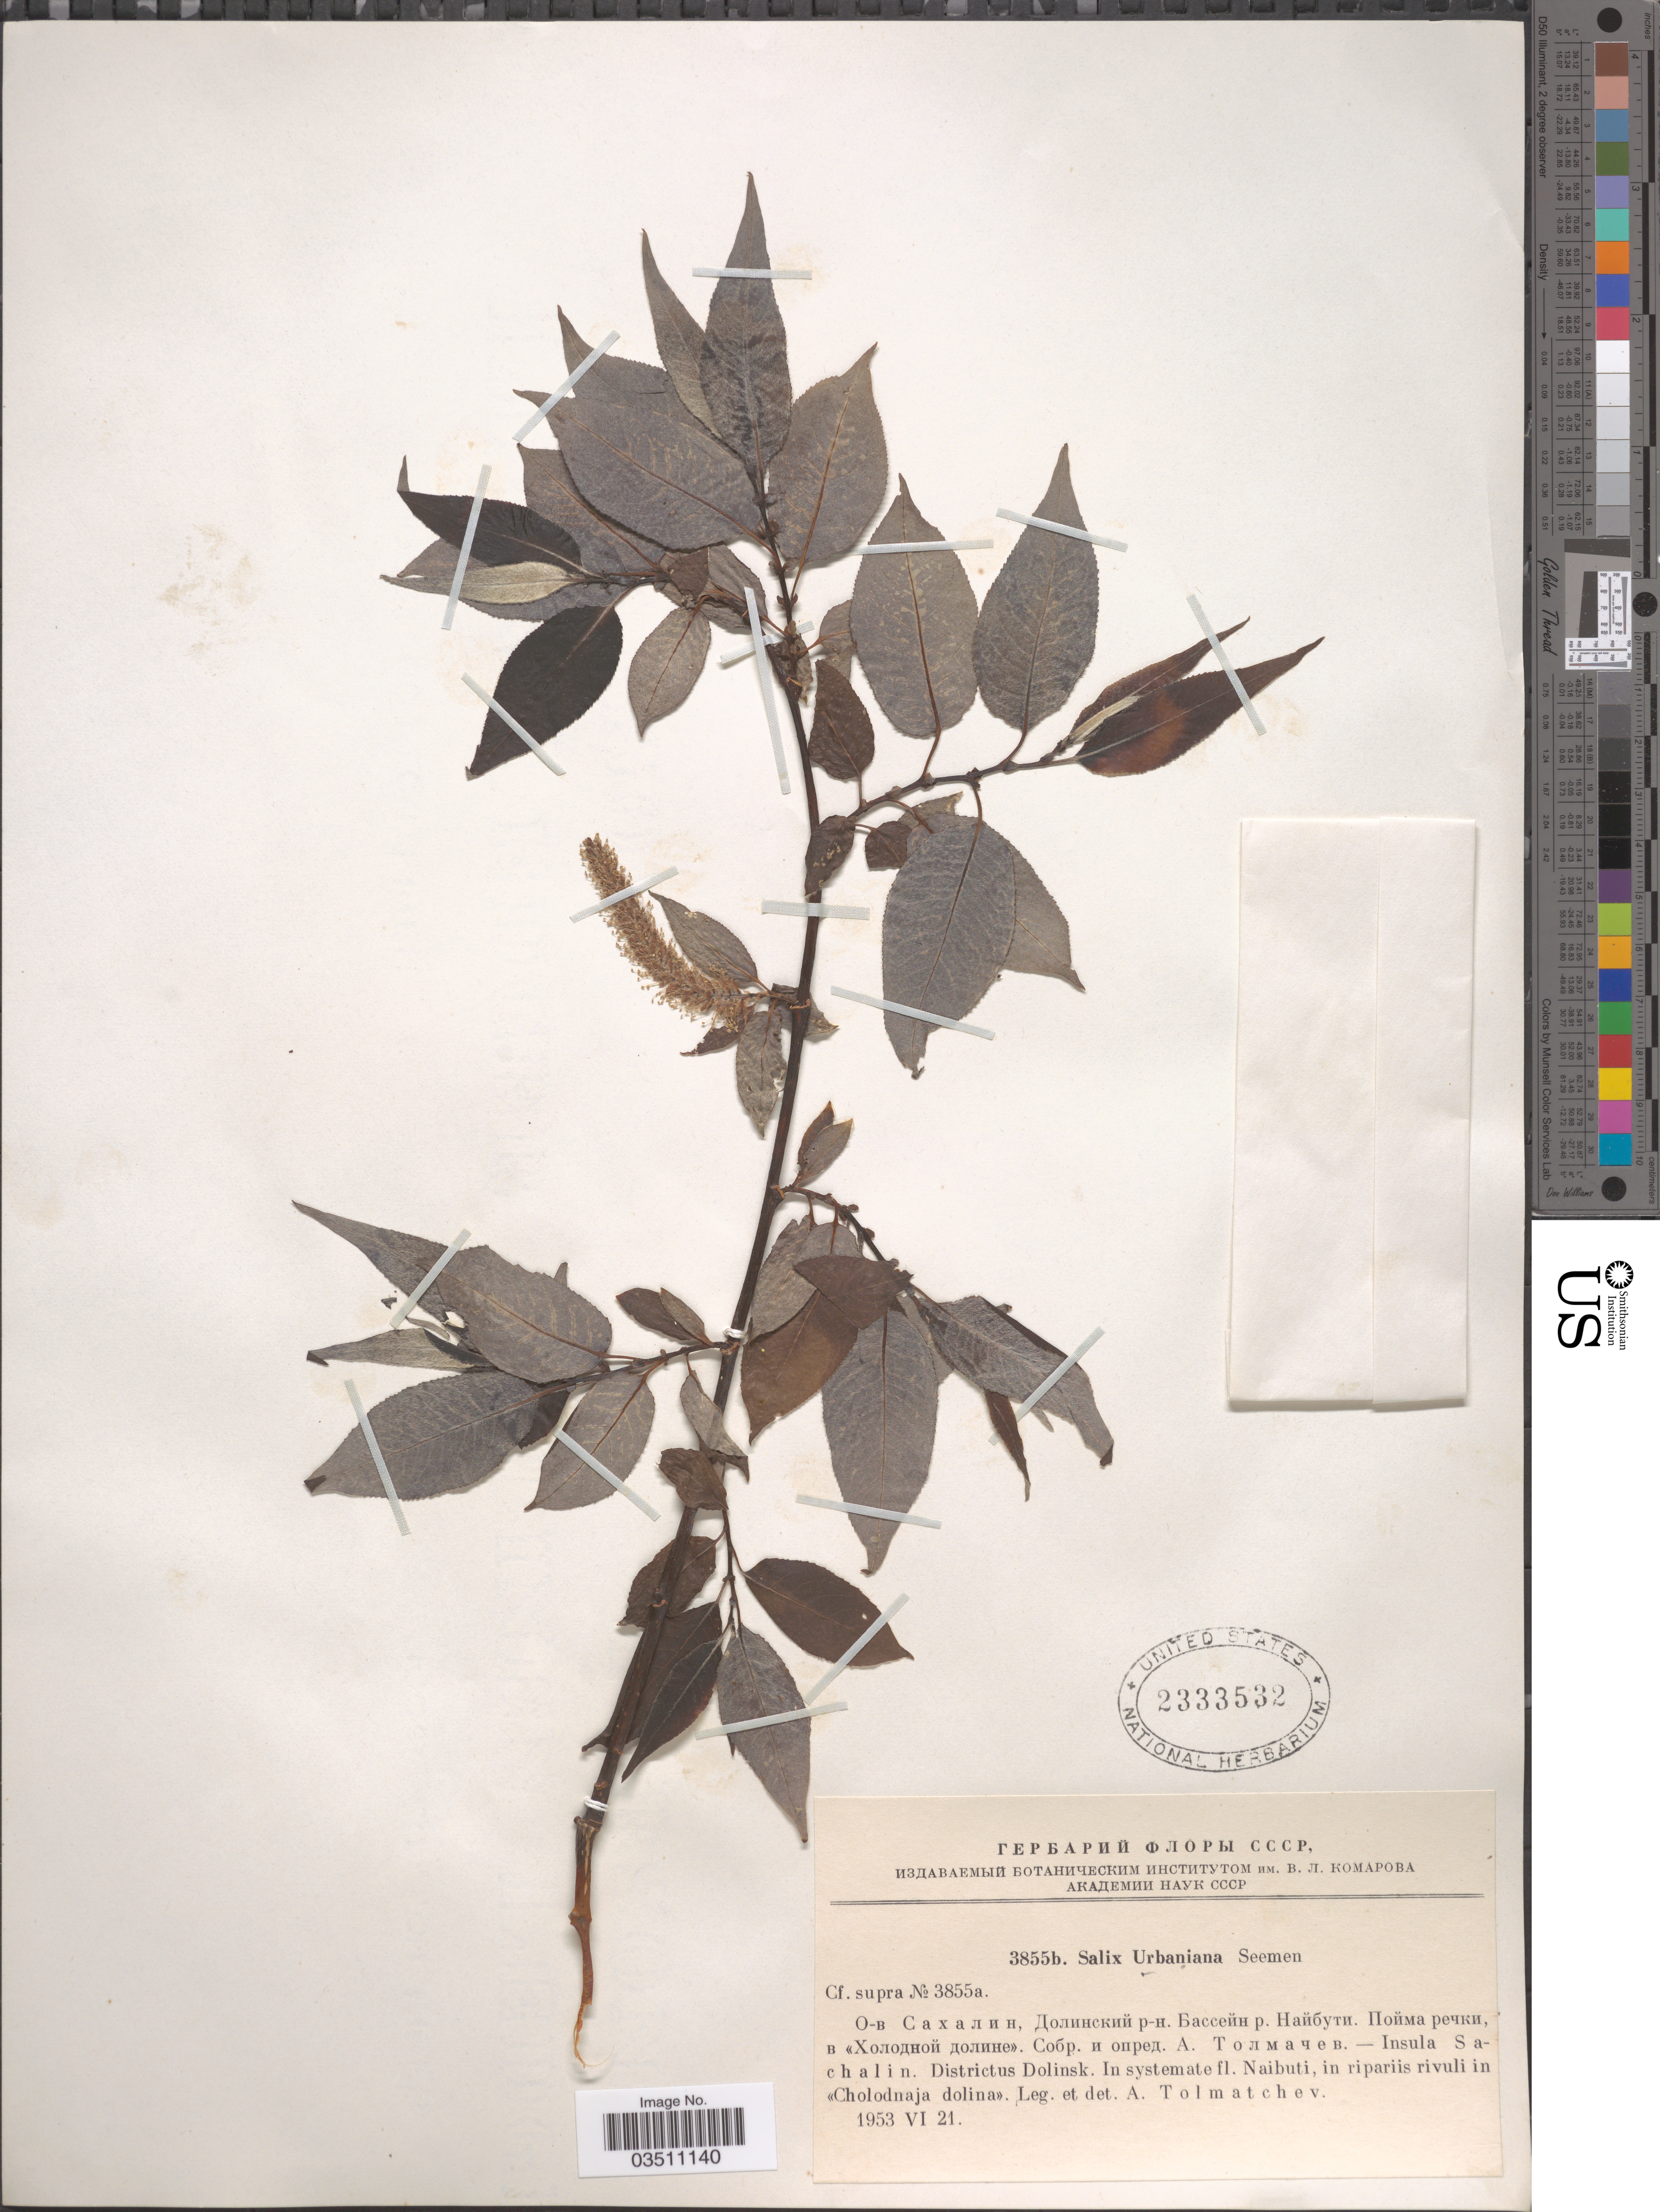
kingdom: Plantae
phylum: Tracheophyta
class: Magnoliopsida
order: Malpighiales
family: Salicaceae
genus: Salix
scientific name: Salix urbaniana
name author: Seemen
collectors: A. Tolmatchev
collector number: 3855b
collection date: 1953-06-21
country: Russian Federation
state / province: Sakhalin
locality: Insula Sachalin. Districtus Dolinsk. In systemate fl. Naibuti, in rapariis rivuli in <<Cholodnaja dolina>>.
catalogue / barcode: US 2333532